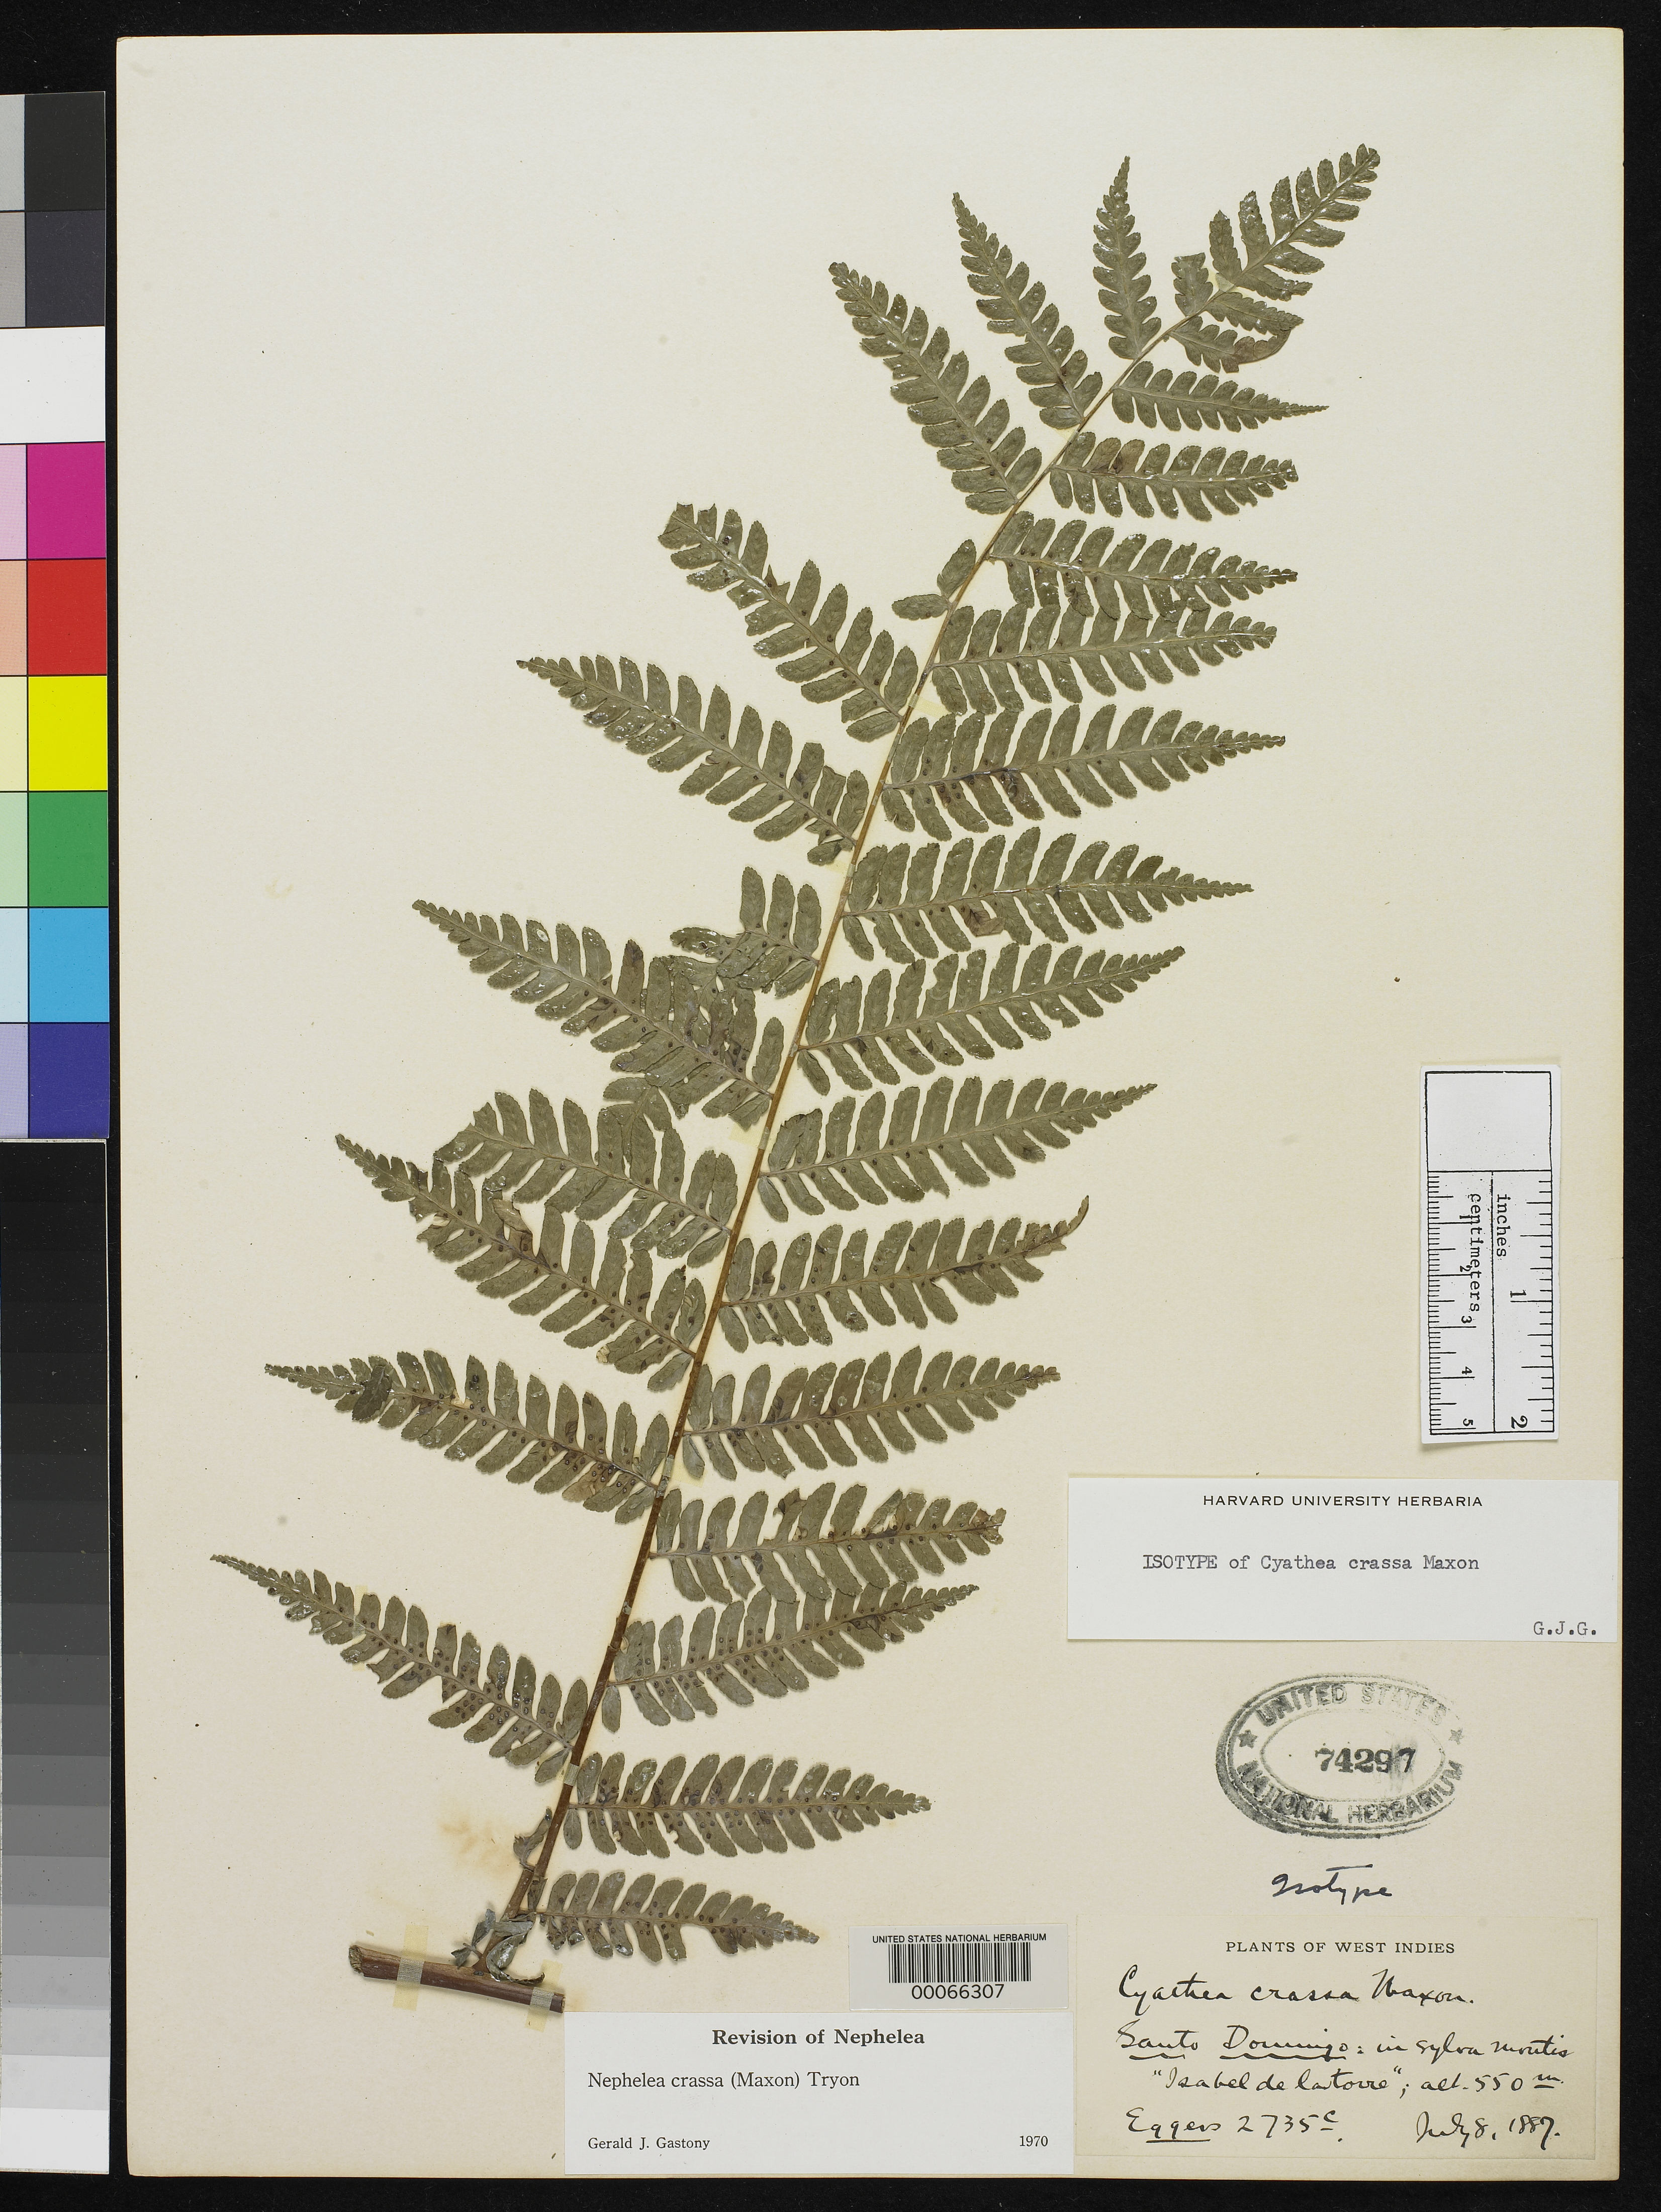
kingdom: Plantae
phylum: Tracheophyta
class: Polypodiopsida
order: Cyatheales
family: Cyatheaceae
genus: Cyathea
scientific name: Cyathea crassa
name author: Maxon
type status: Isotype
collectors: H. F. A. von Eggers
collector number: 2735c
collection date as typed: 08 Jul 1857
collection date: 1857-07-08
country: Dominican Republic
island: Hispaniola Island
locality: Mt. Isabel de La Torre.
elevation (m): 550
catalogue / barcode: US 74297